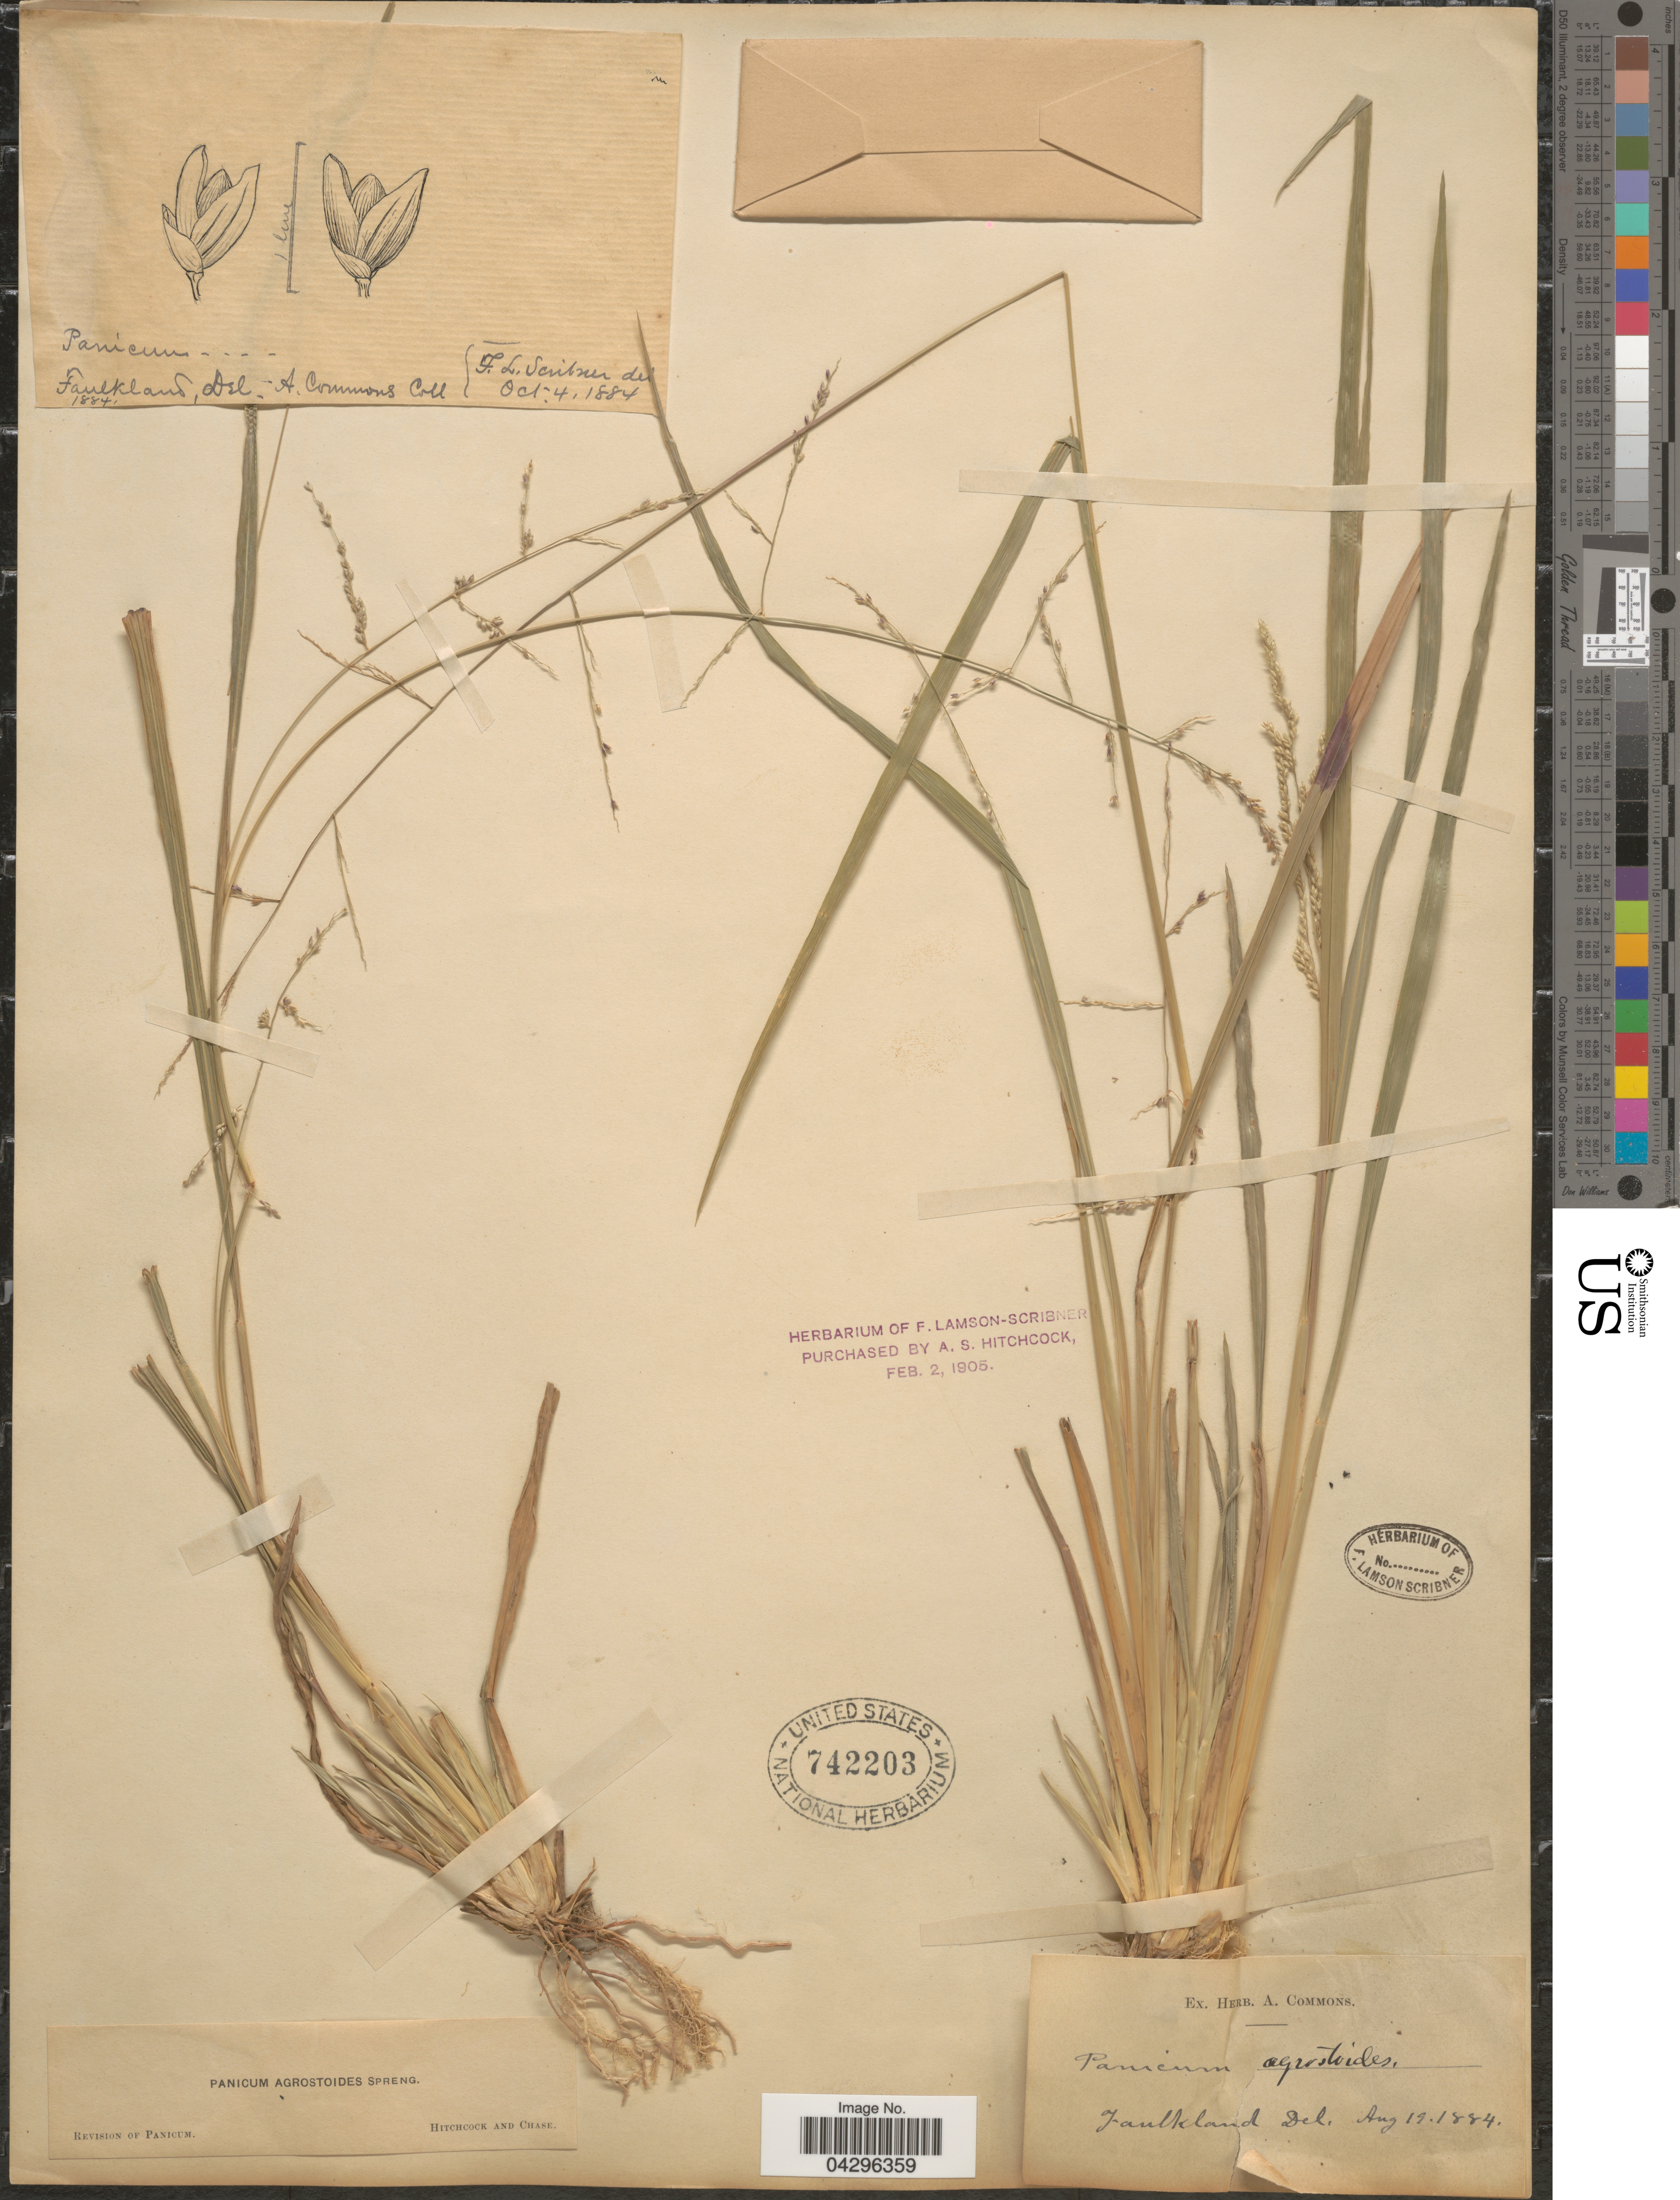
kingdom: Plantae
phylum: Tracheophyta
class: Liliopsida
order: Poales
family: Poaceae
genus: Panicum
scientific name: Panicum rigidulum var. rigidulum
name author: Bosc ex Nees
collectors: ex herb. A. Commons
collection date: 1884-08-19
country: United States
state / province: Delaware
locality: Faulkland.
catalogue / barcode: US 742203